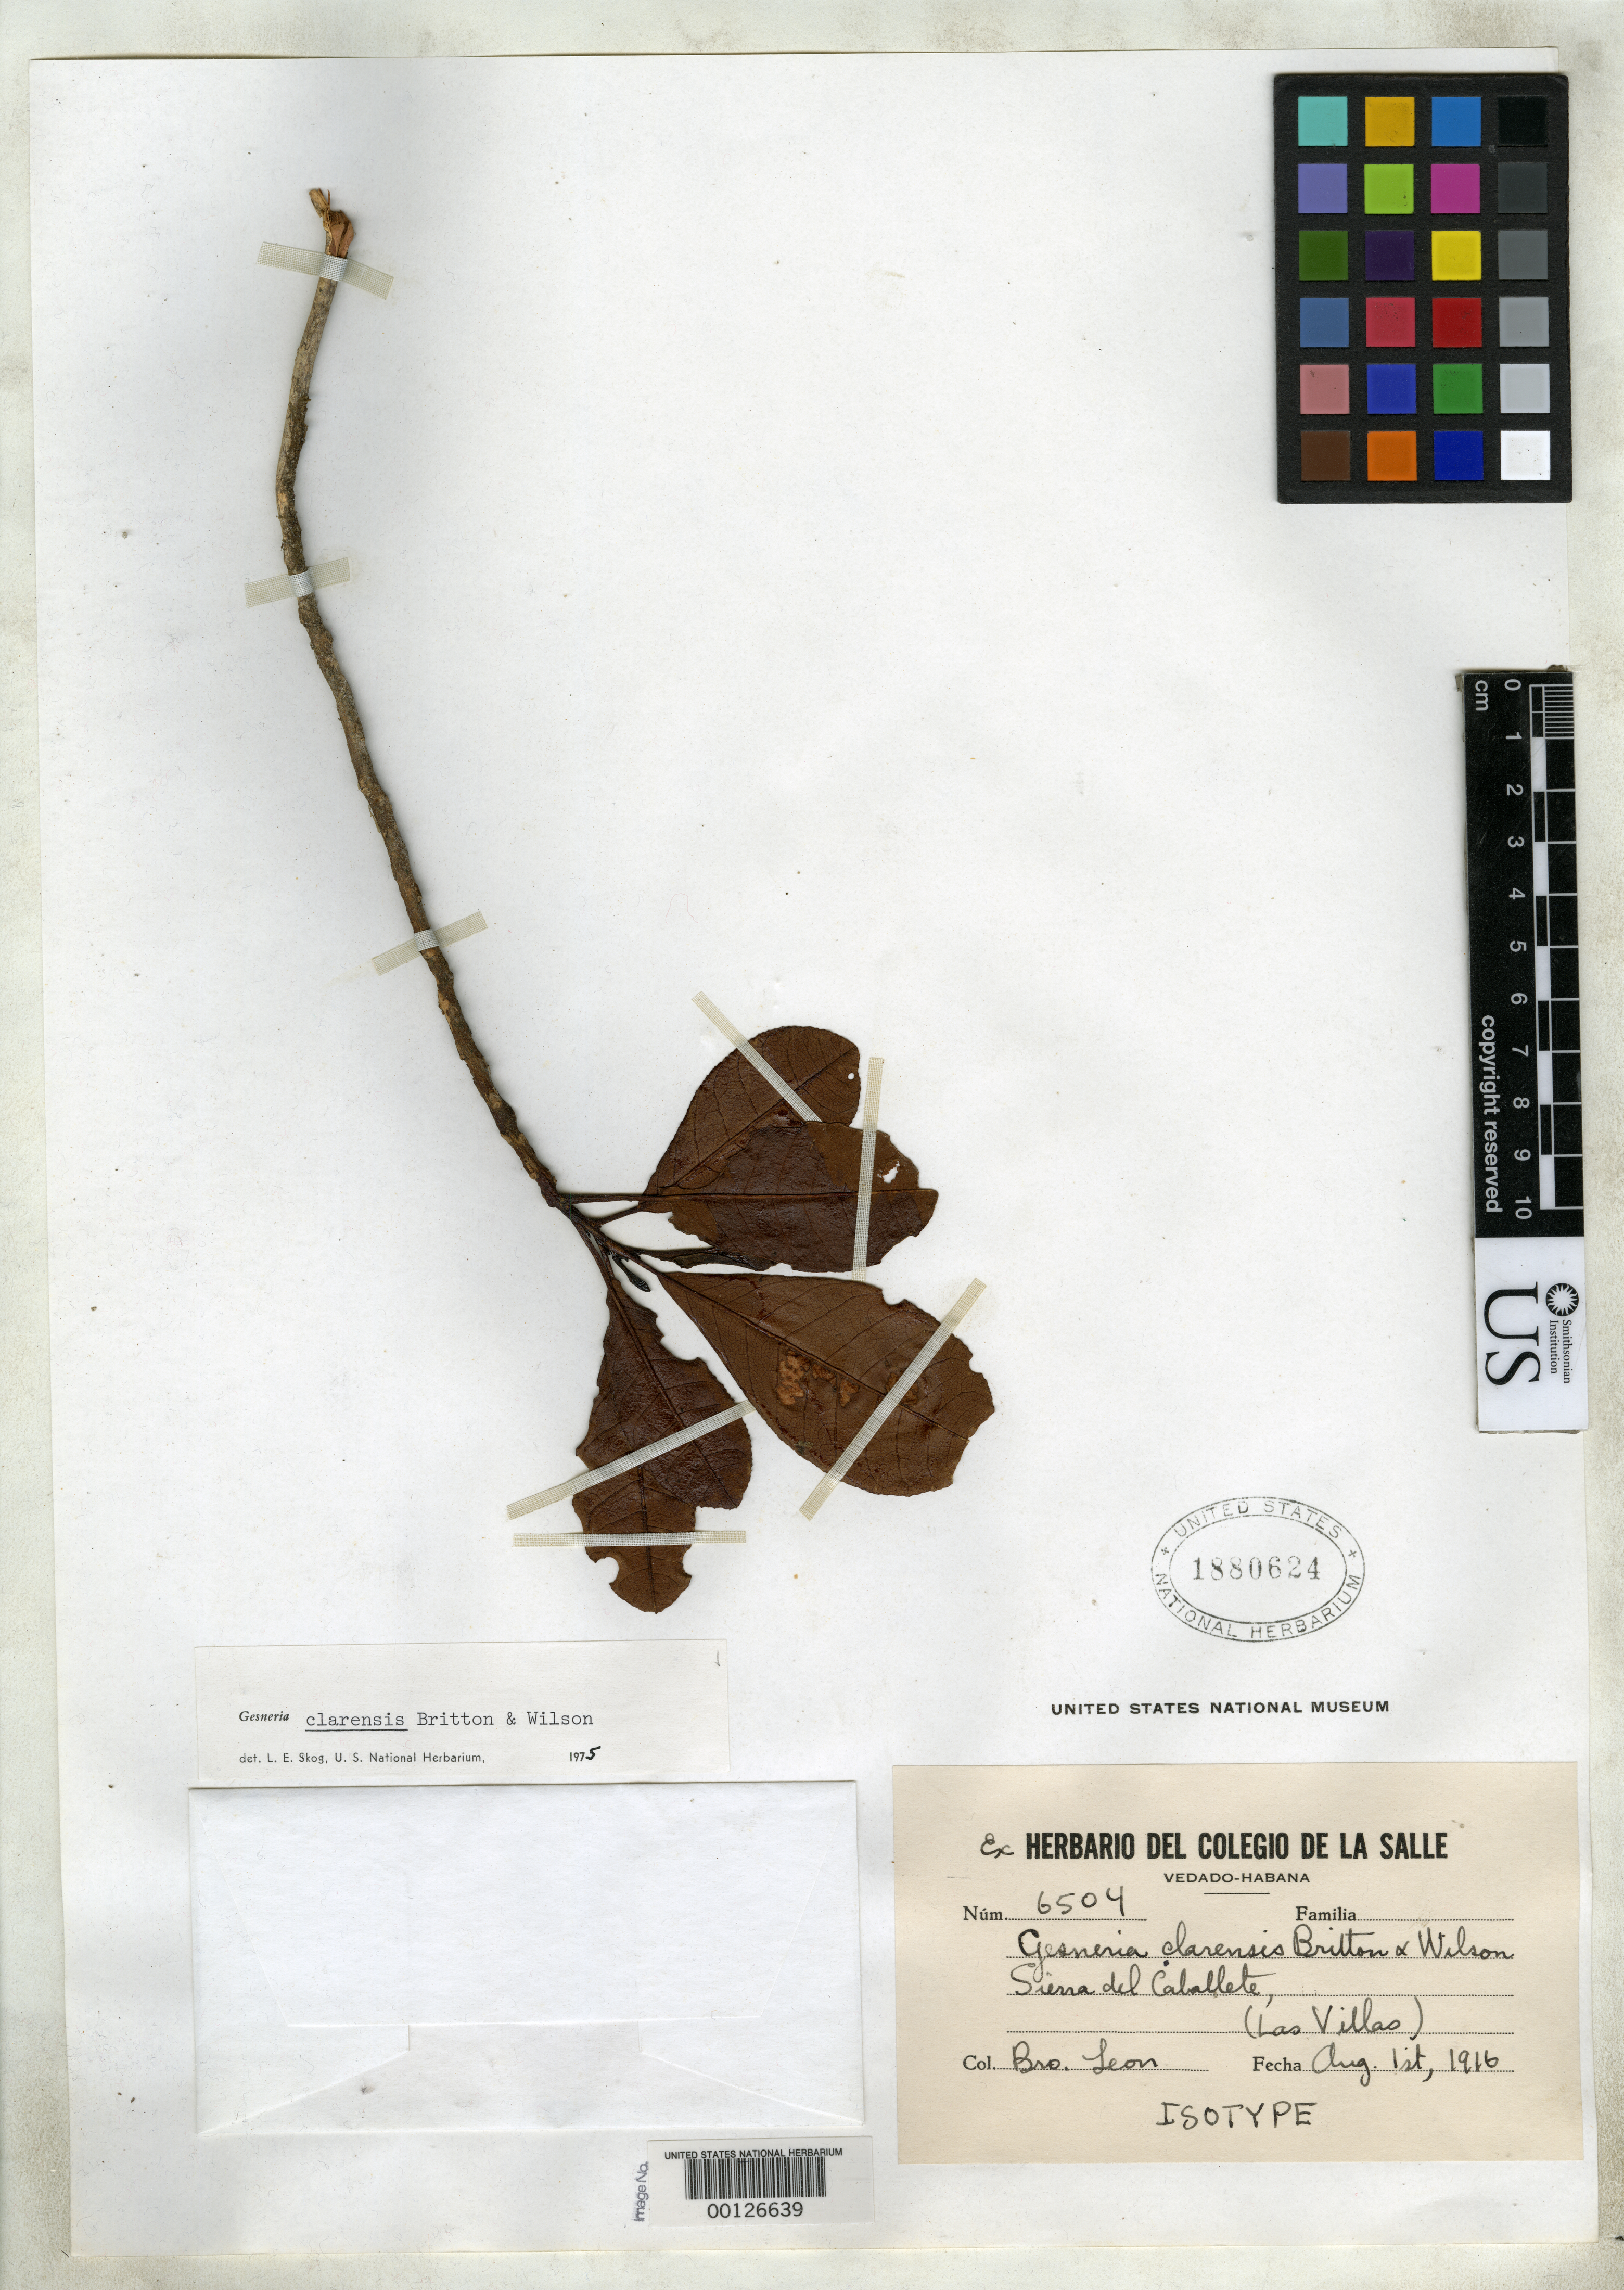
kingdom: Plantae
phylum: Tracheophyta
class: Magnoliopsida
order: Lamiales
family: Gesneriaceae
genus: Gesneria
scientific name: Gesneria clarensis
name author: Britton & P. Wilson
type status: Isotype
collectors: Bro. León & A. Clément Téteau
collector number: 6504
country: Cuba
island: Greater Antilles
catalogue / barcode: US 1880624